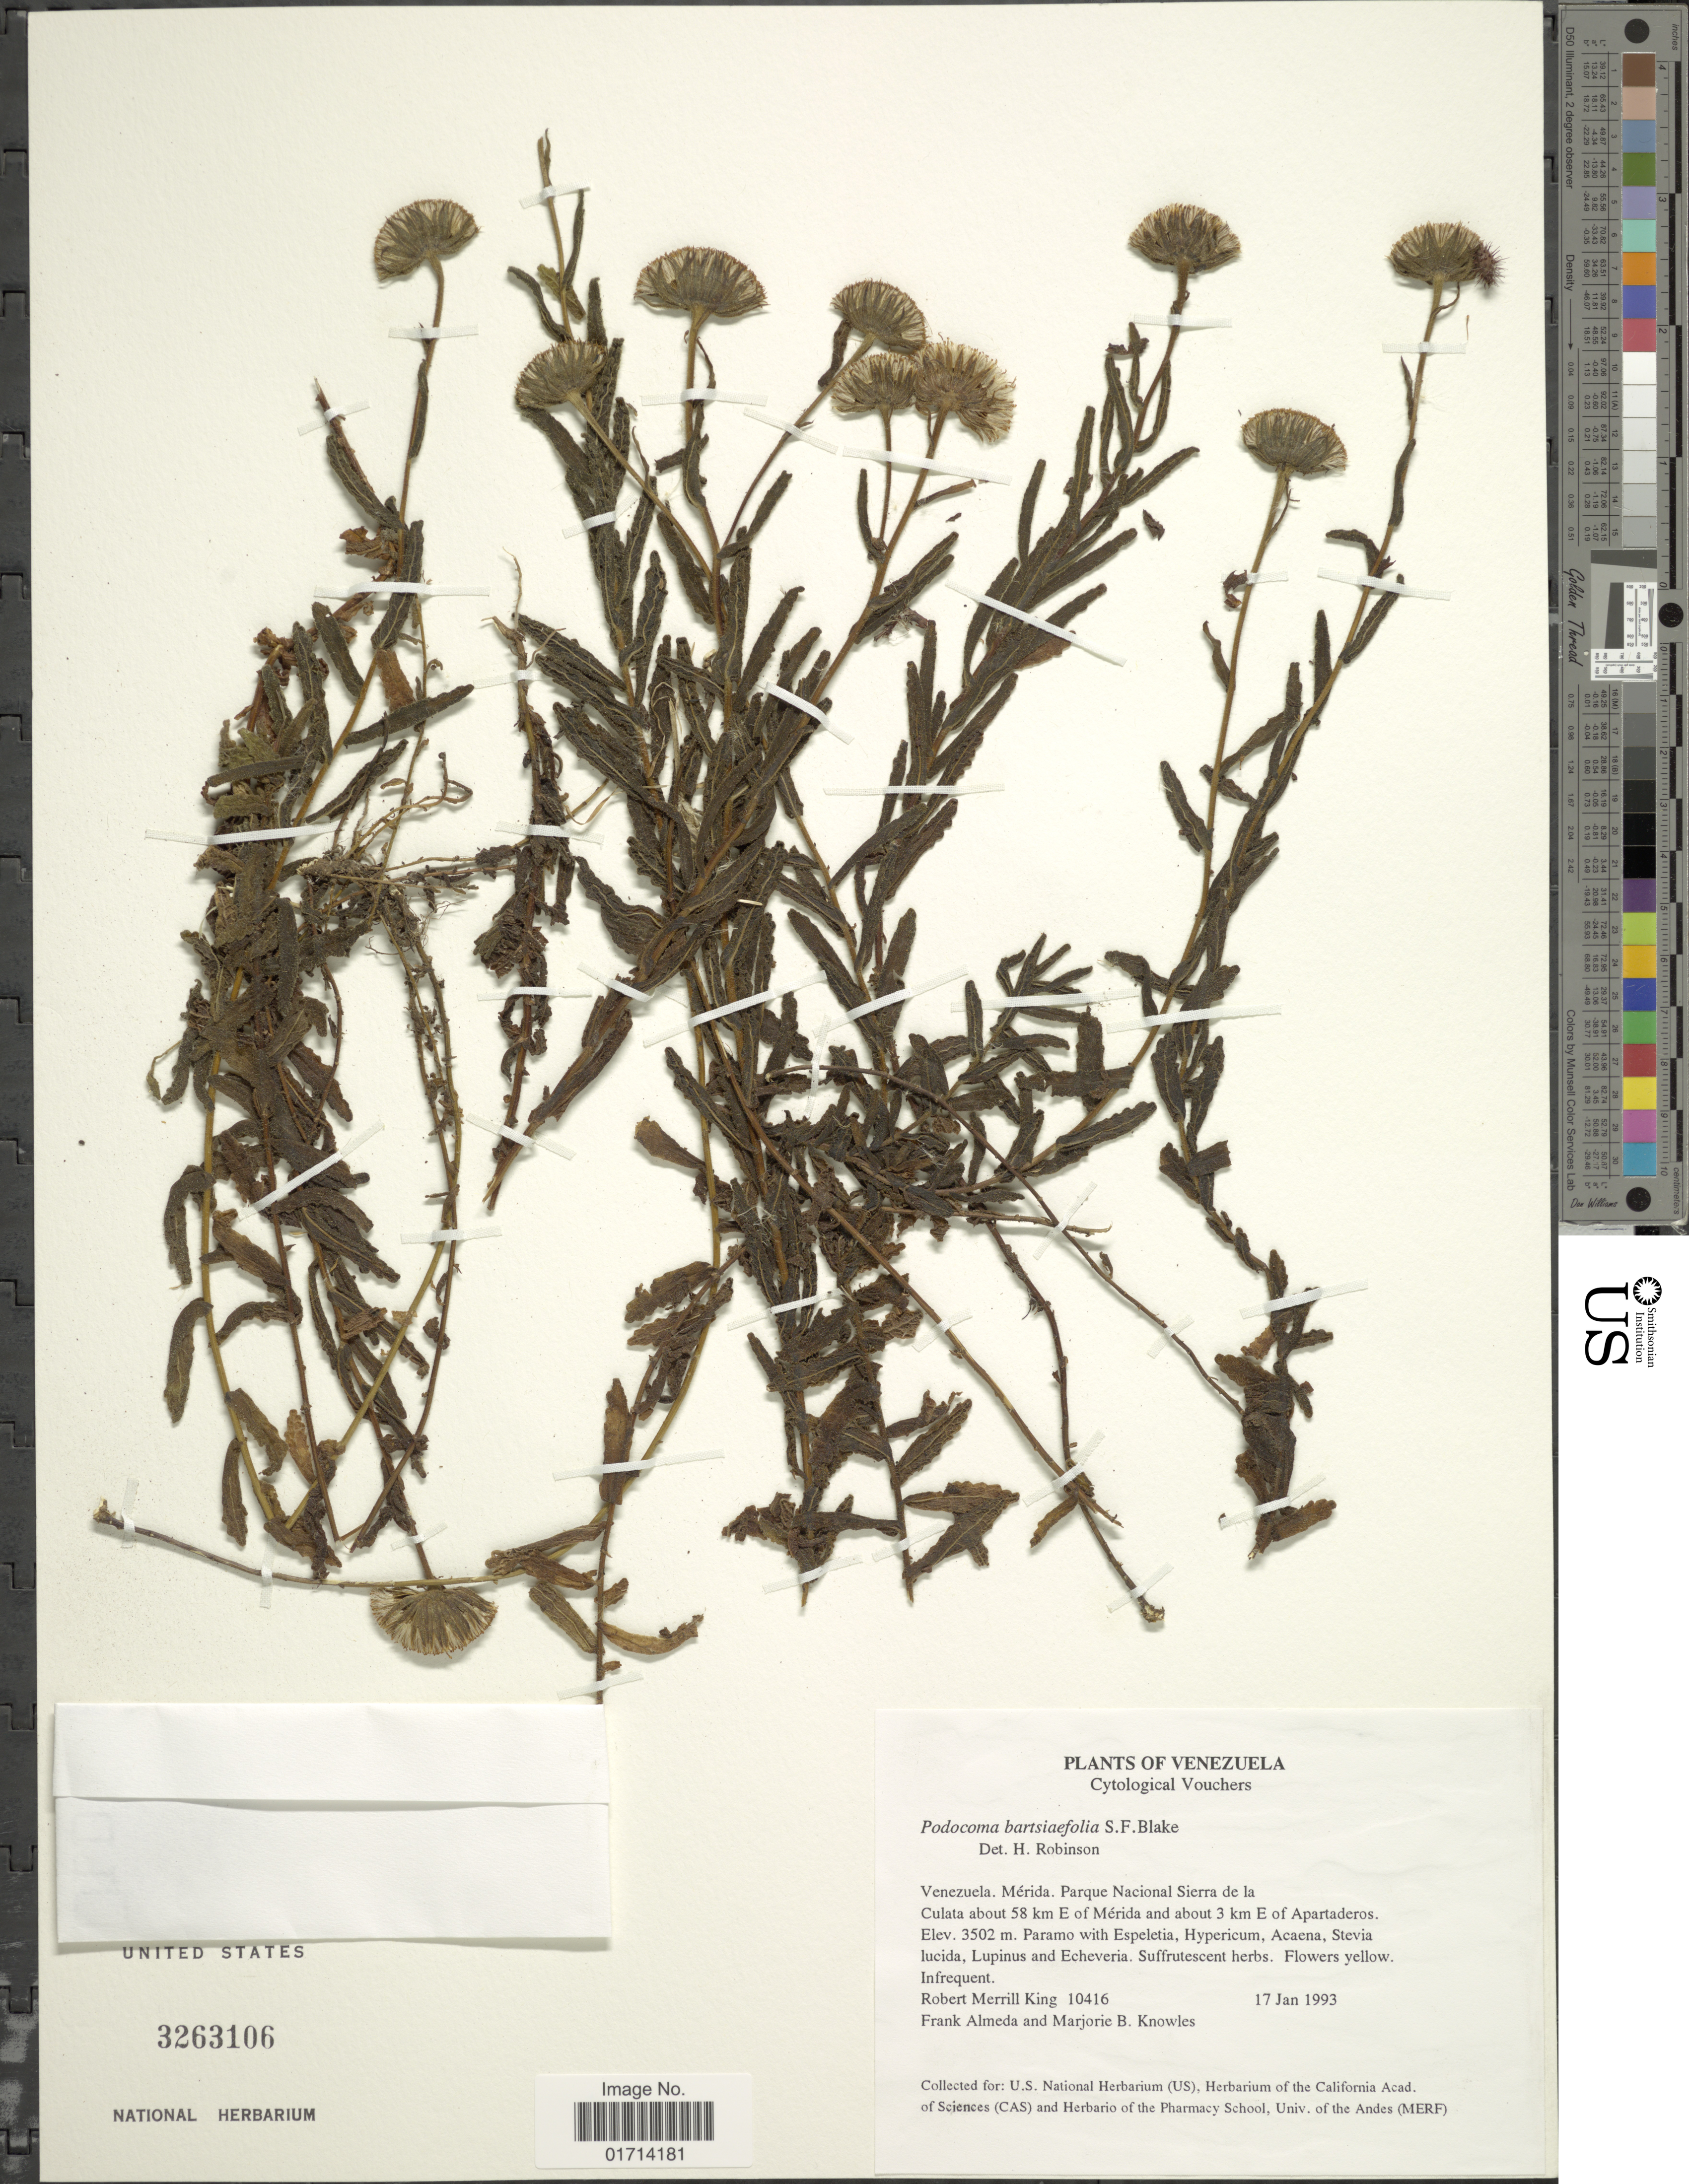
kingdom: Plantae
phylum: Tracheophyta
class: Magnoliopsida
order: Asterales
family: Asteraceae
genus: Blakiella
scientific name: Blakiella bartsiifolia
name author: (S.F. Blake) Cuatrec.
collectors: R. M. King, F. Almeda & M. B. Knowles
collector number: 10416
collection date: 1993-01-17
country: Venezuela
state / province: Mérida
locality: Parque Nacional Sierra de la Culata about 58 km E of Merida and about 3 km E of Apartaderos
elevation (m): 3502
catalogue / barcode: US 3263106